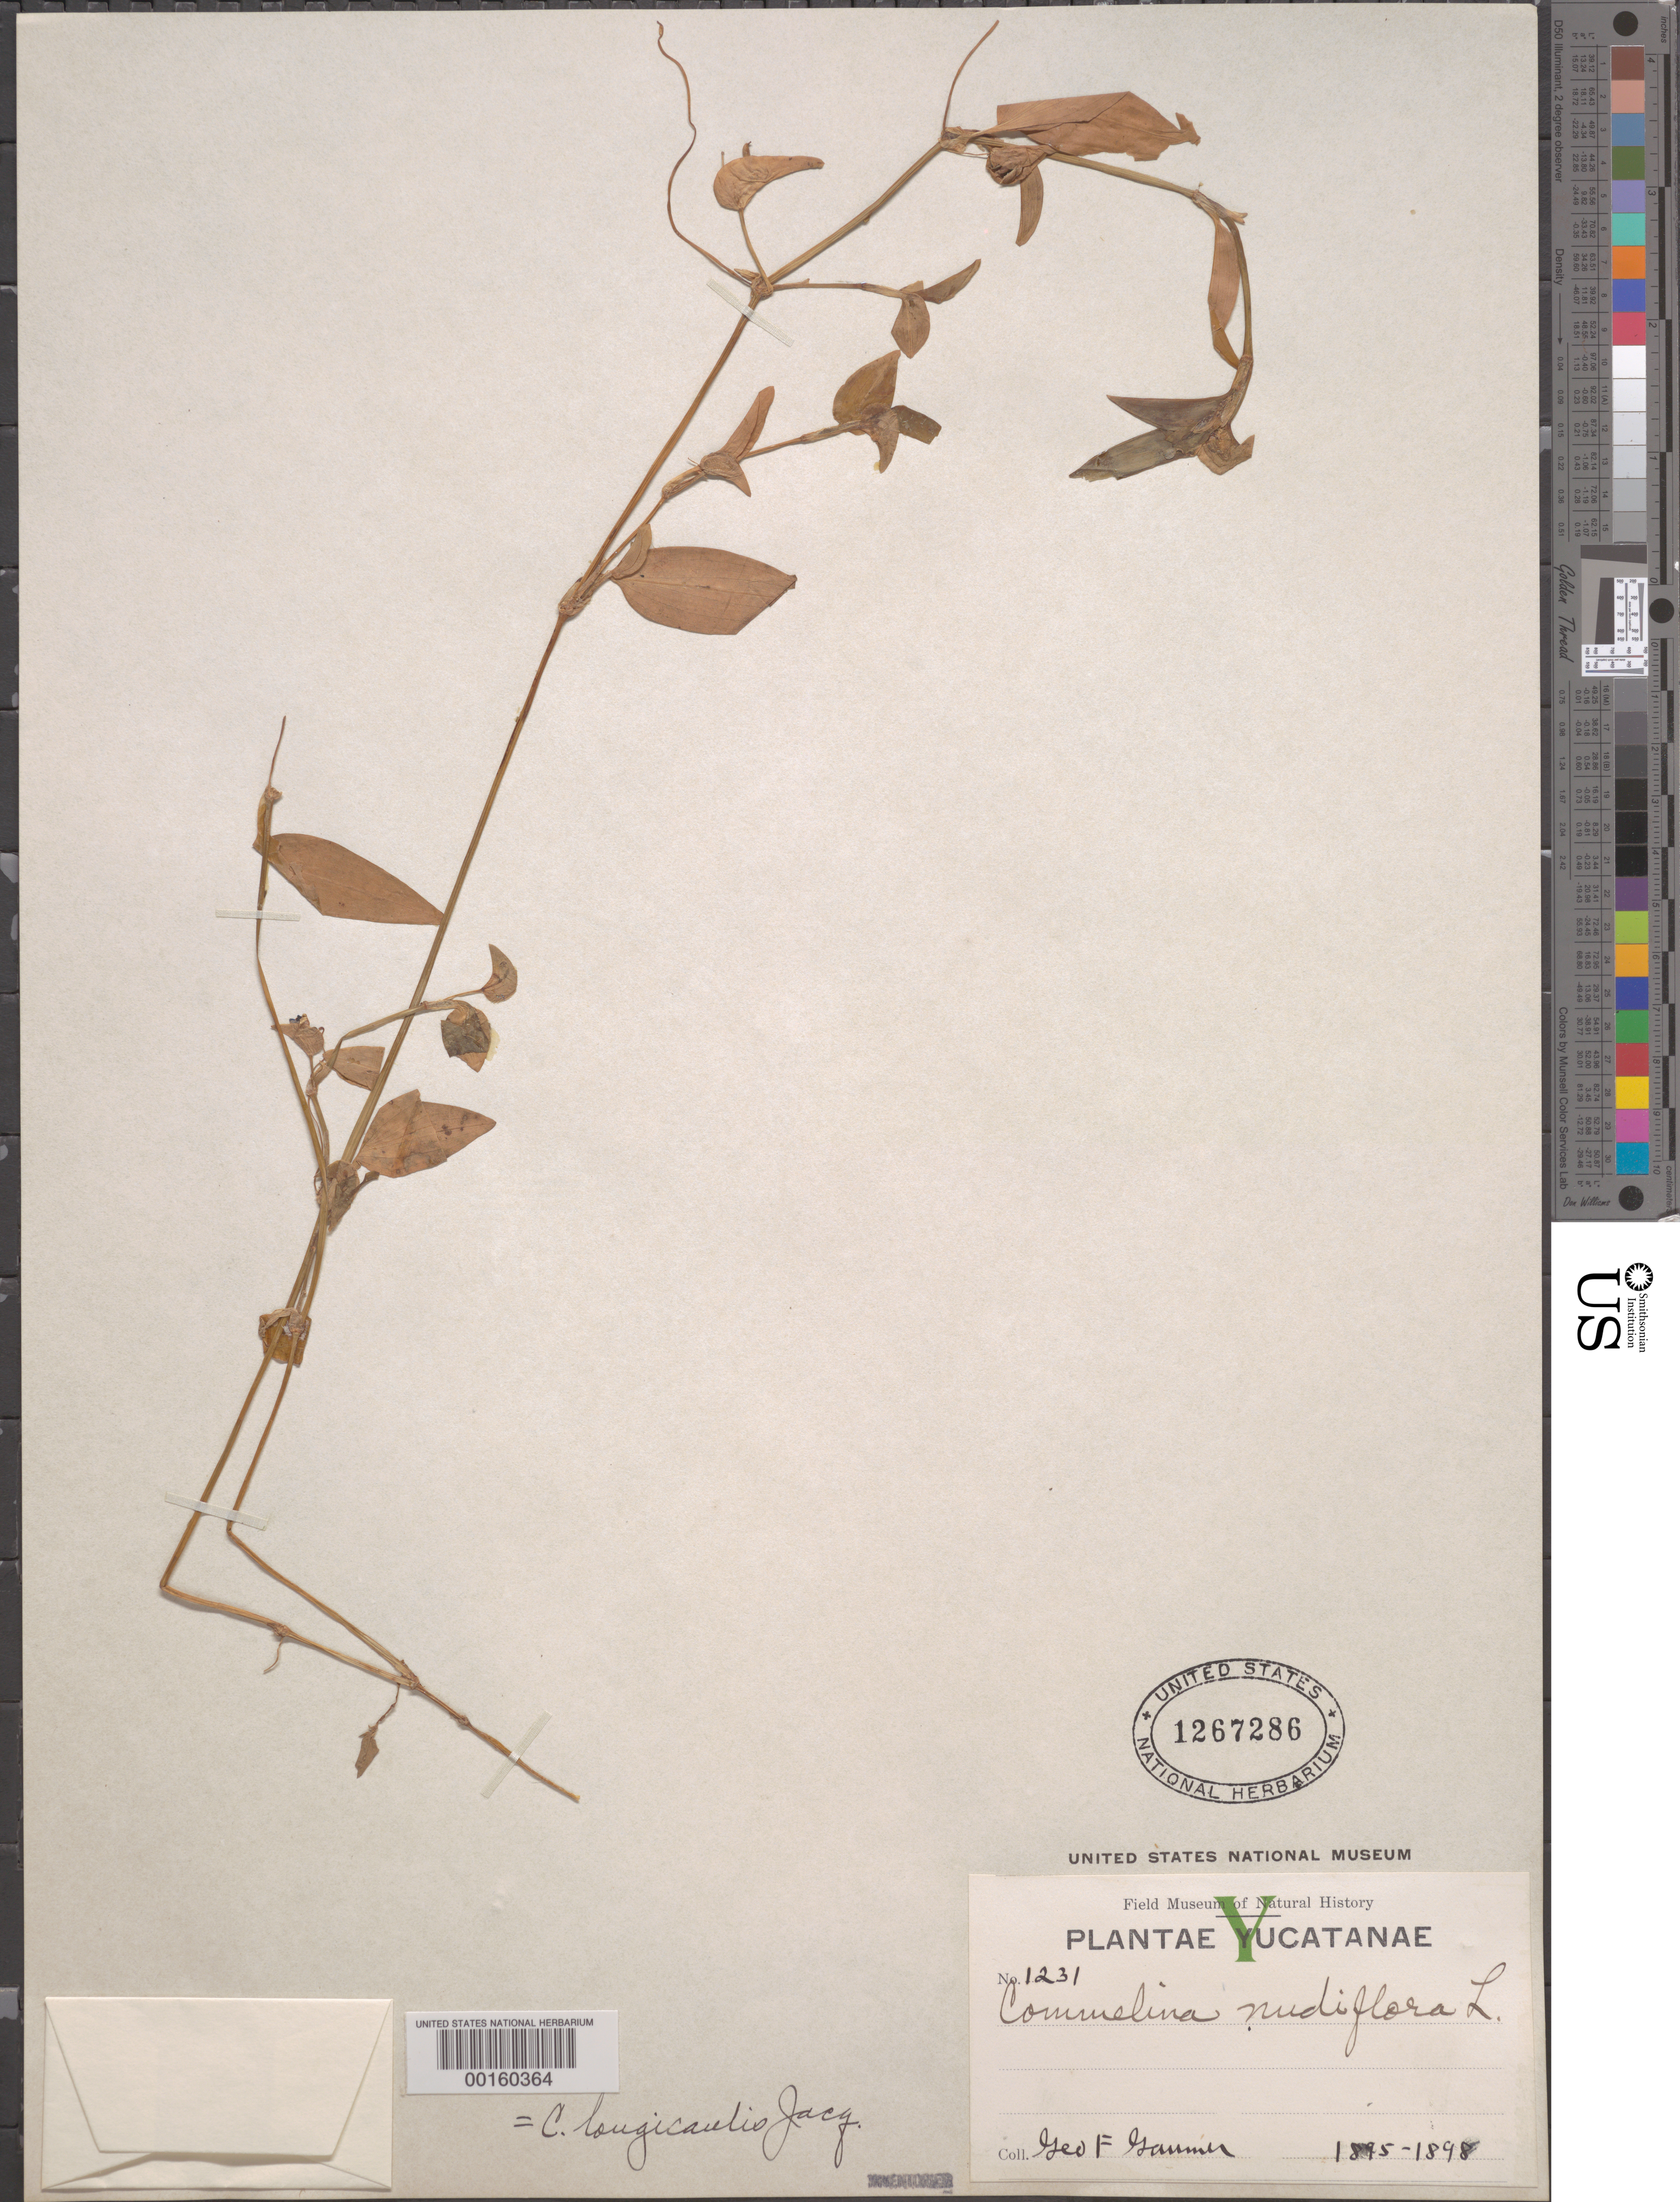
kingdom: Plantae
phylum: Tracheophyta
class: Liliopsida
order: Commelinales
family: Commelinaceae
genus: Commelina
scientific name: Commelina diffusa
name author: Burm. f.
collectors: G. F. Gaumer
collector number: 1231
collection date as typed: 1895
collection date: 1895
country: Mexico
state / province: Yucatán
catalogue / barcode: US 1267286